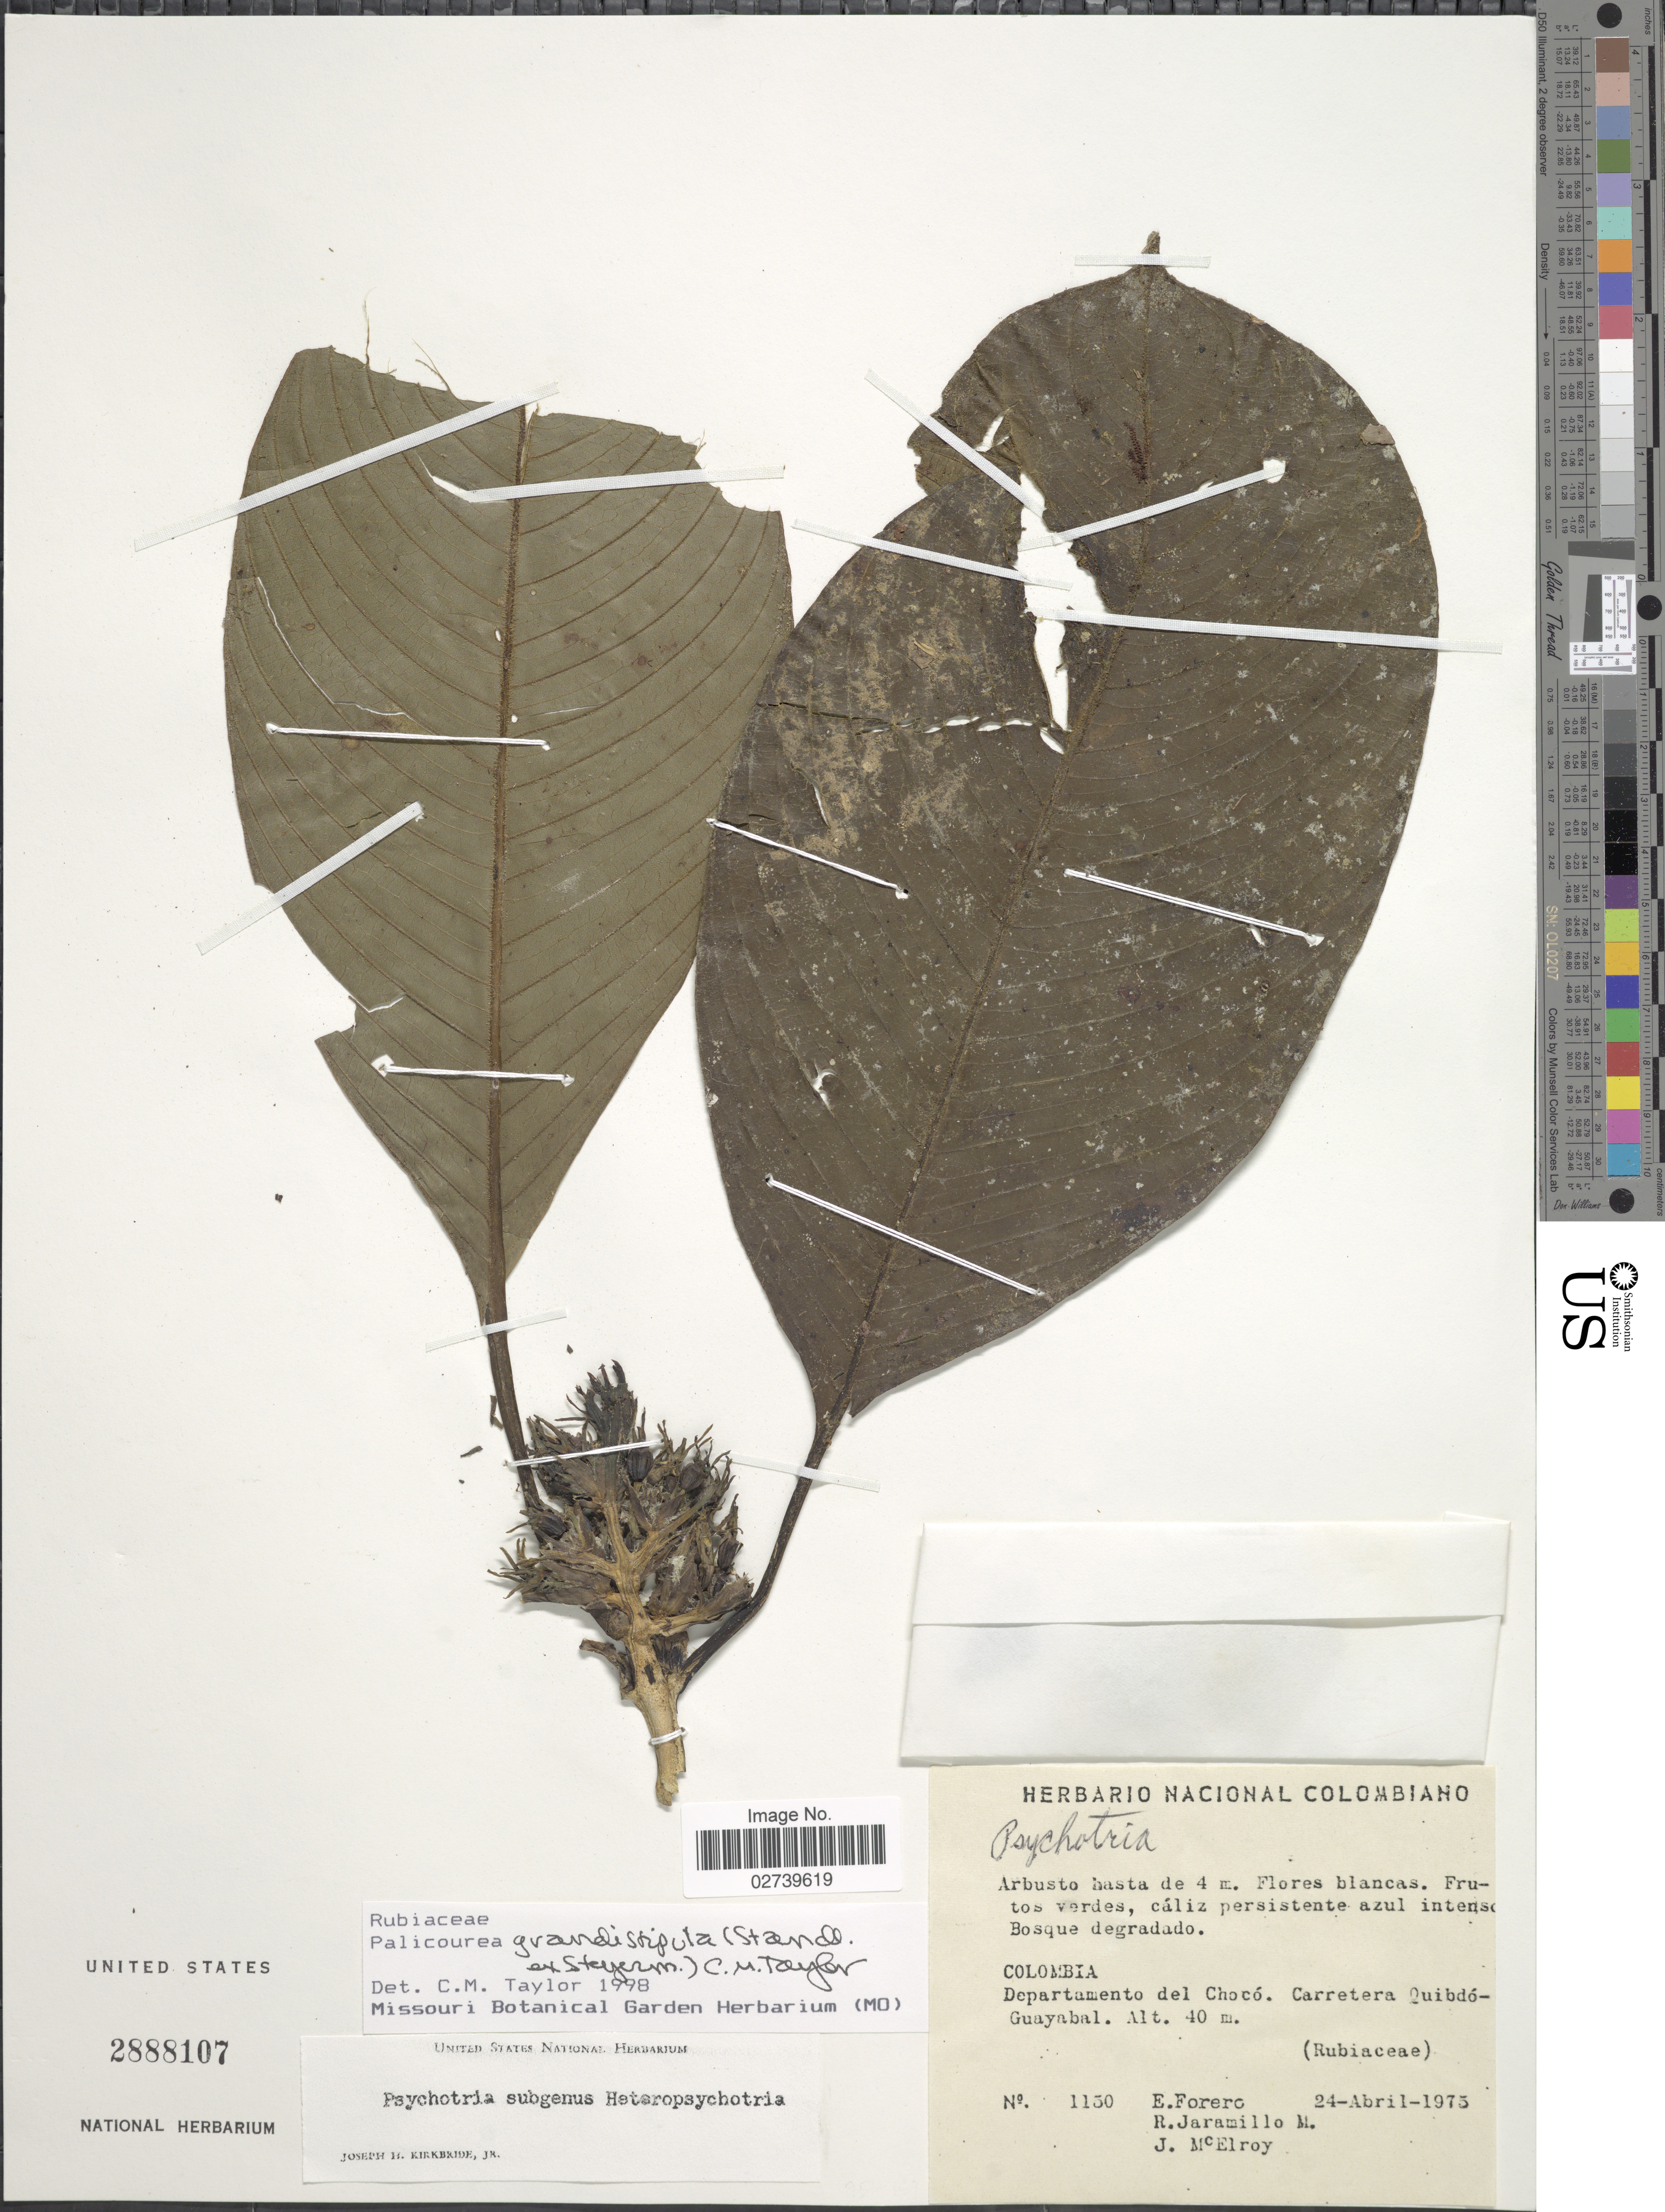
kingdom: Plantae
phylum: Tracheophyta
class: Magnoliopsida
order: Gentianales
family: Rubiaceae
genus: Palicourea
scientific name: Palicourea grandistipula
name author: (Standl. ex Steyerm.) C.M. Taylor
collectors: E. Forero, R. Jaramillo M. & J. B. McElroy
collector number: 1150*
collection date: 1975-04-24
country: Colombia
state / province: Chocó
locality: Carretera Quibdo-Guayabal.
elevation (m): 40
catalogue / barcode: US 2888107